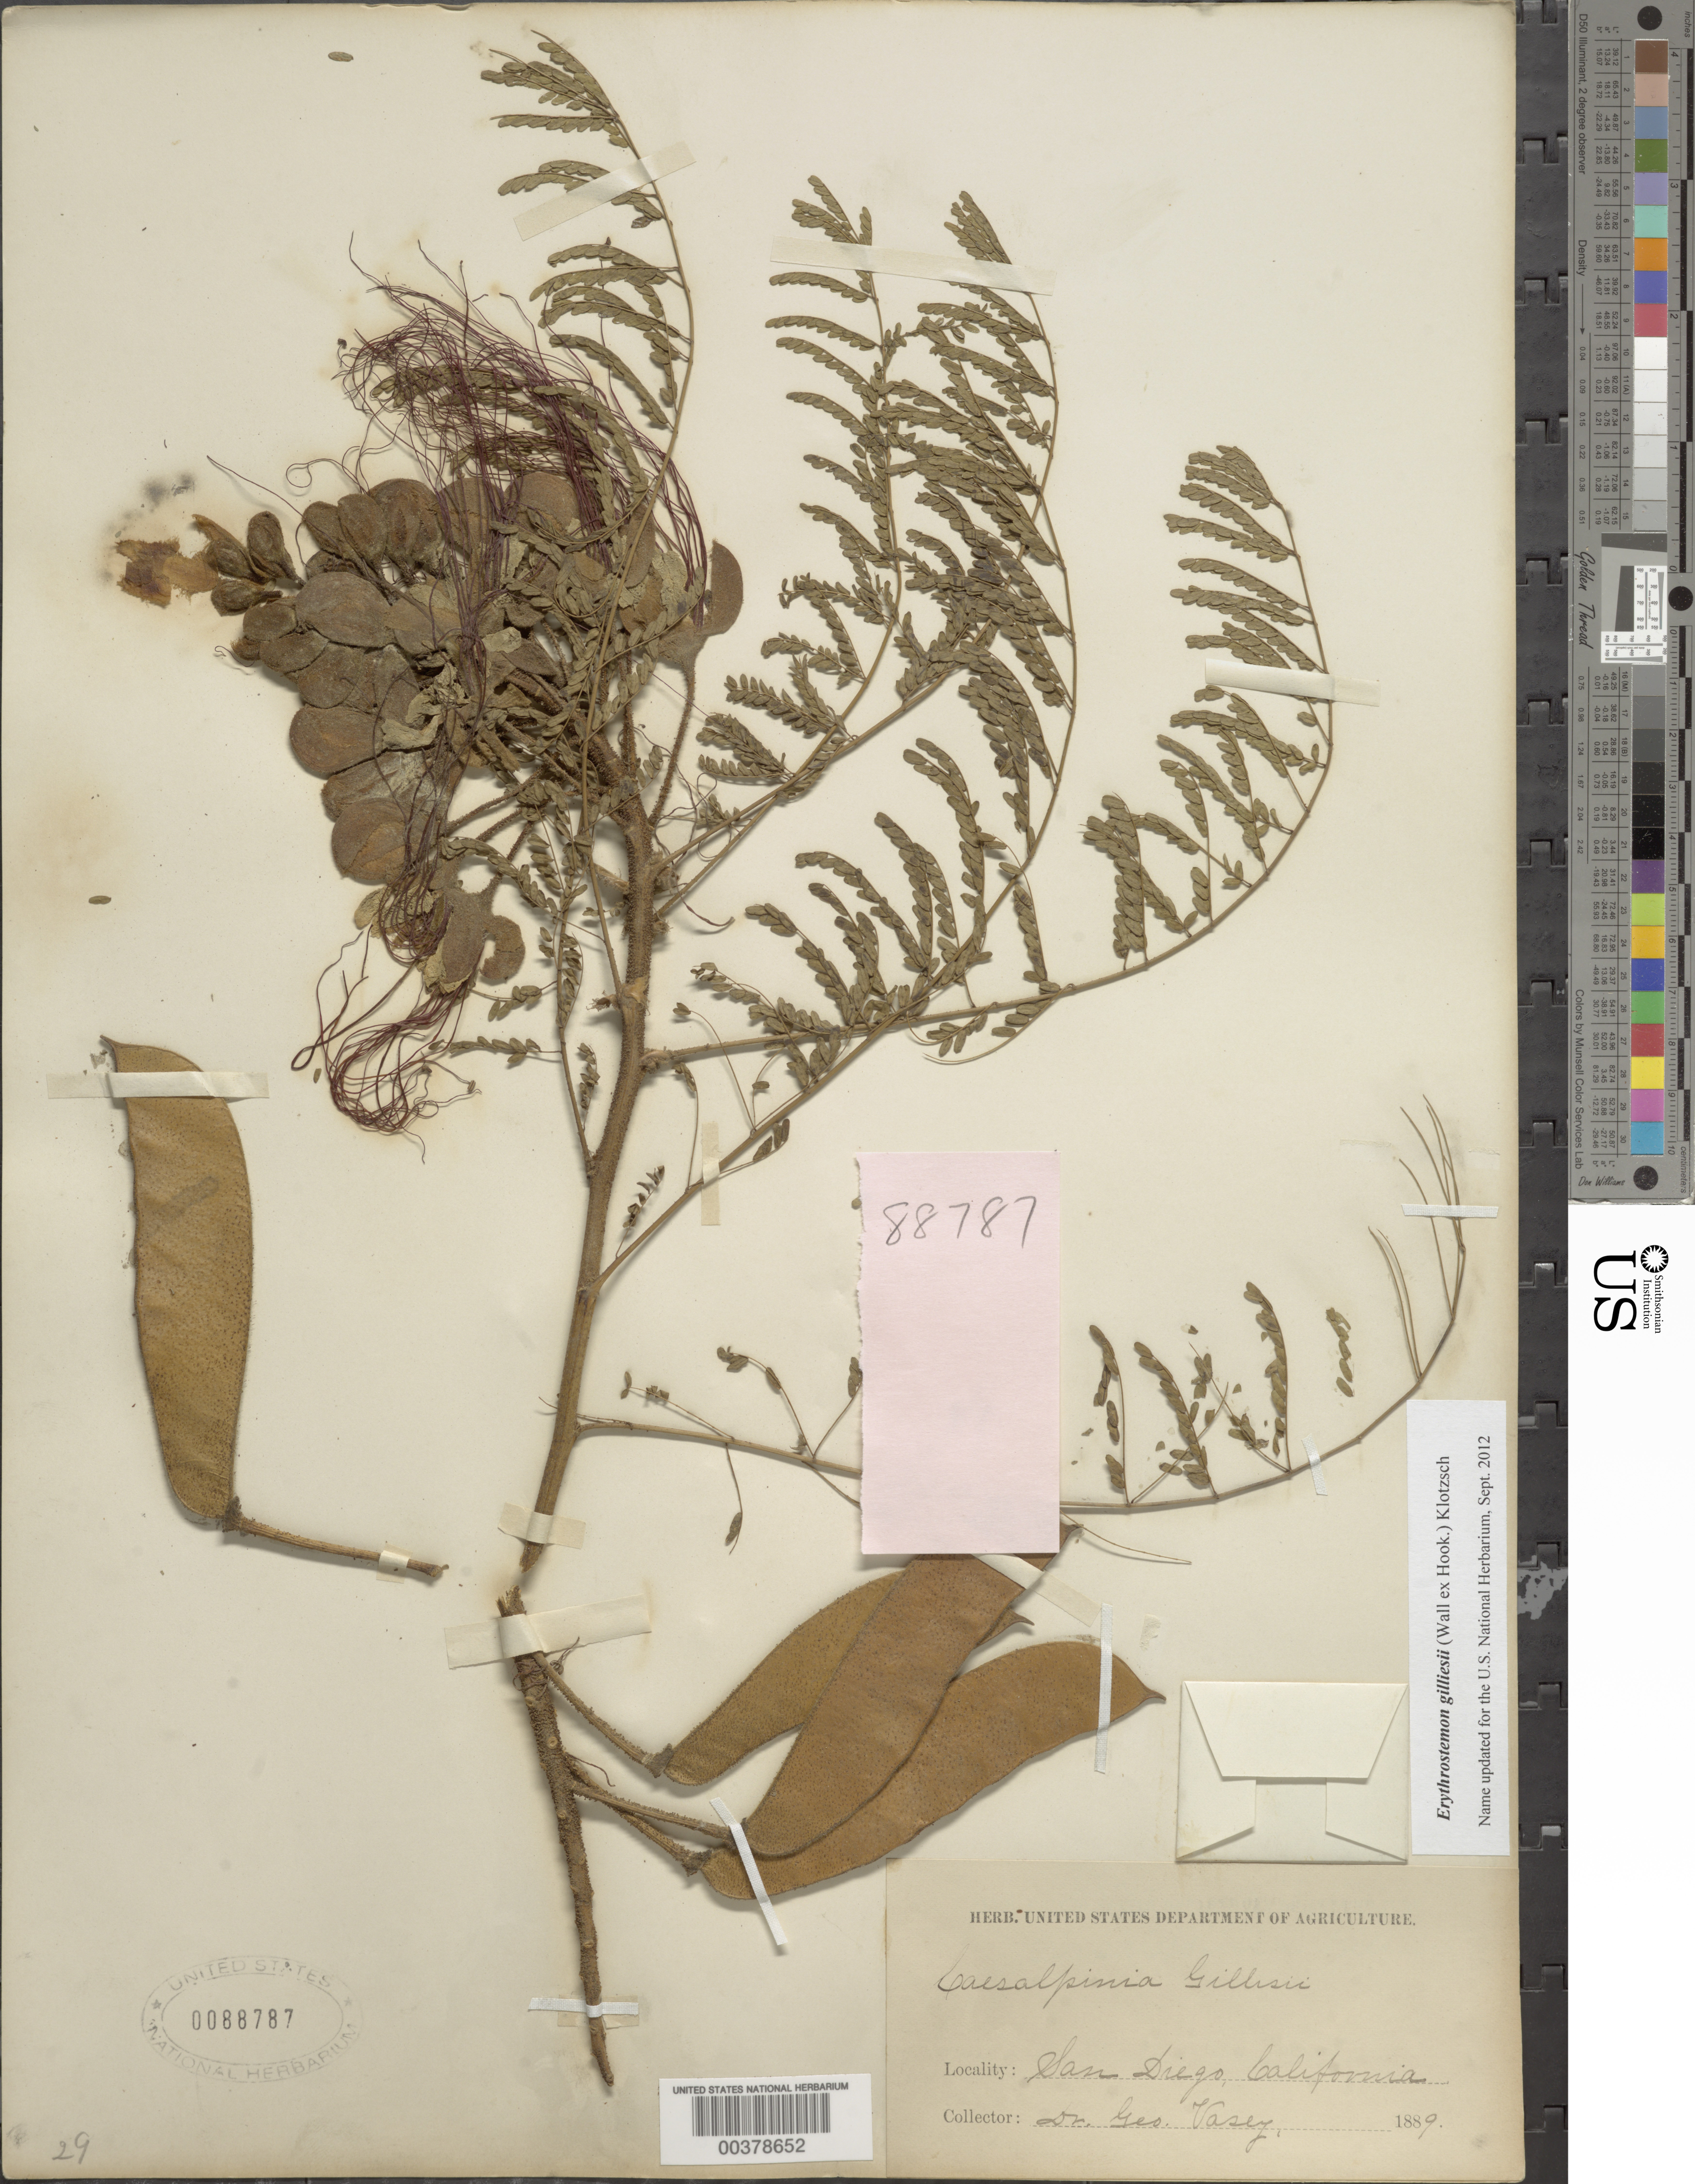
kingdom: Plantae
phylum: Tracheophyta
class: Magnoliopsida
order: Fabales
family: Fabaceae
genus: Erythrostemon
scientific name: Erythrostemon gilliesii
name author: (Hook.) Klotzsch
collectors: G. Vasey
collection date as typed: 1889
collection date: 1889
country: United States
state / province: California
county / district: San Diego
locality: San diego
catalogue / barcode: US 88787